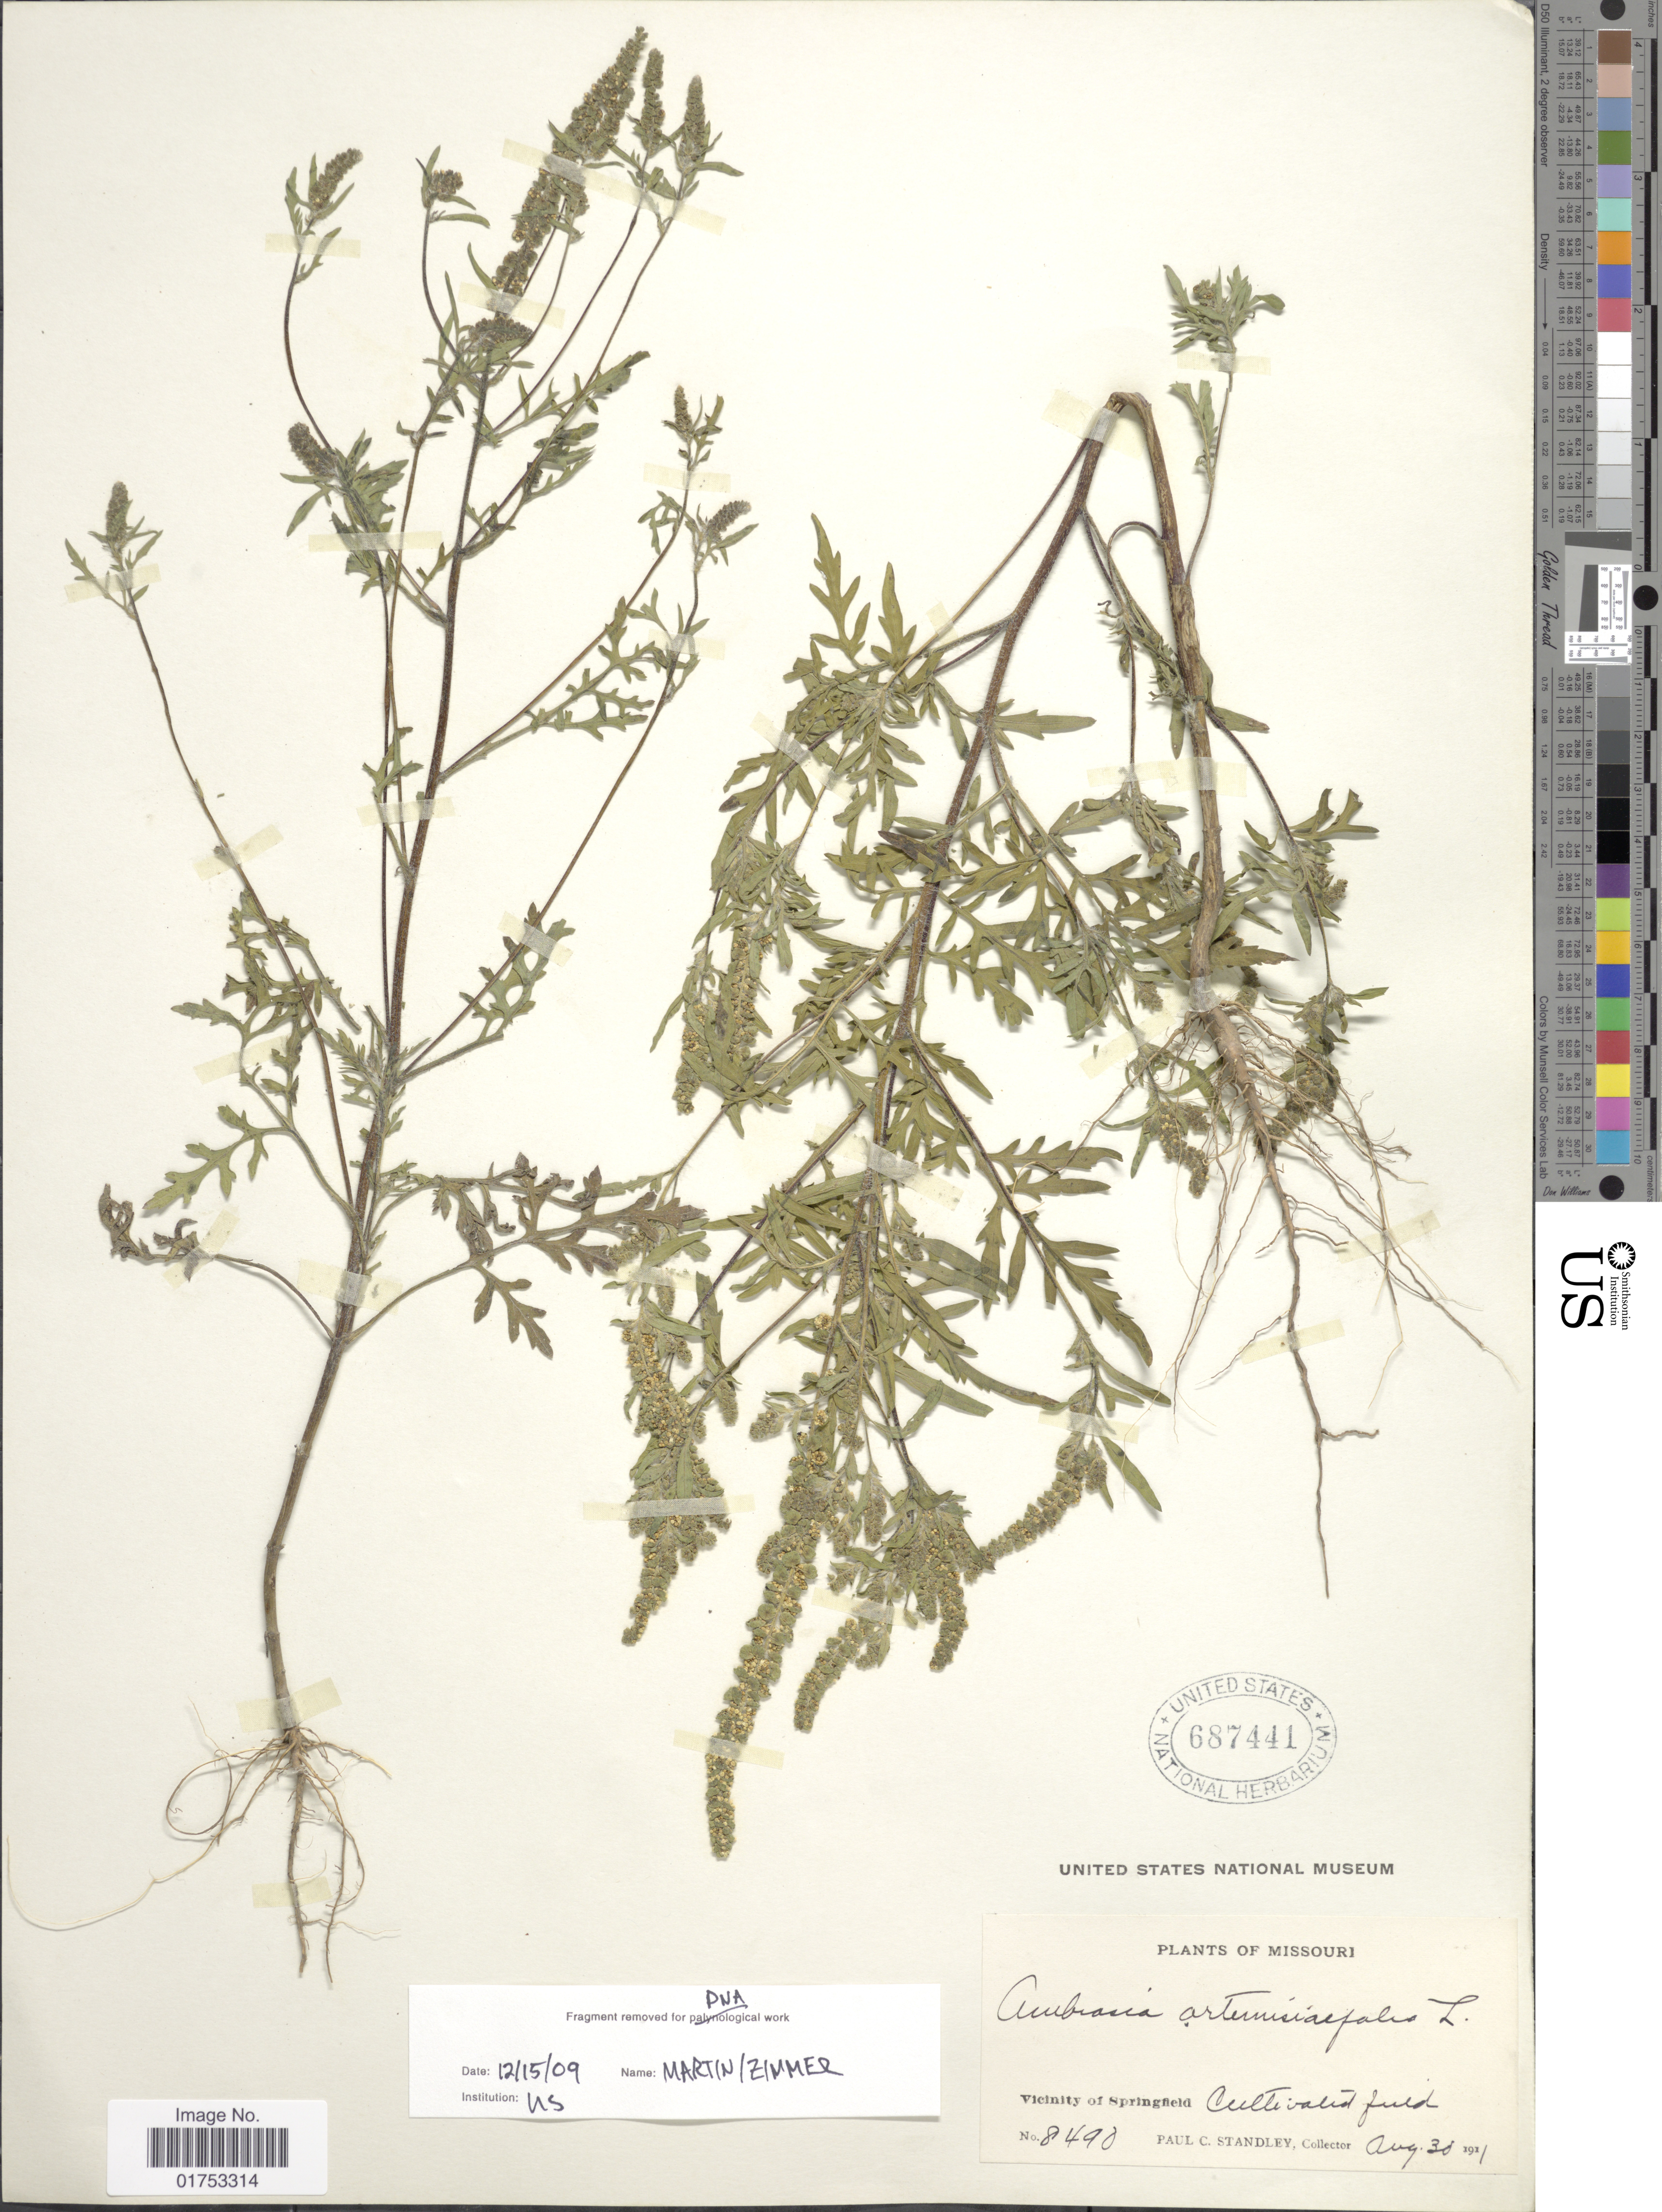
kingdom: Plantae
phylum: Tracheophyta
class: Magnoliopsida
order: Asterales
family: Asteraceae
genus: Ambrosia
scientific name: Ambrosia artemisiifolia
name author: L.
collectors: P. C. Standley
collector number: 8490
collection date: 1911-08-30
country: United States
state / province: Missouri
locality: Vicinity of Springfield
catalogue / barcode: US 687441